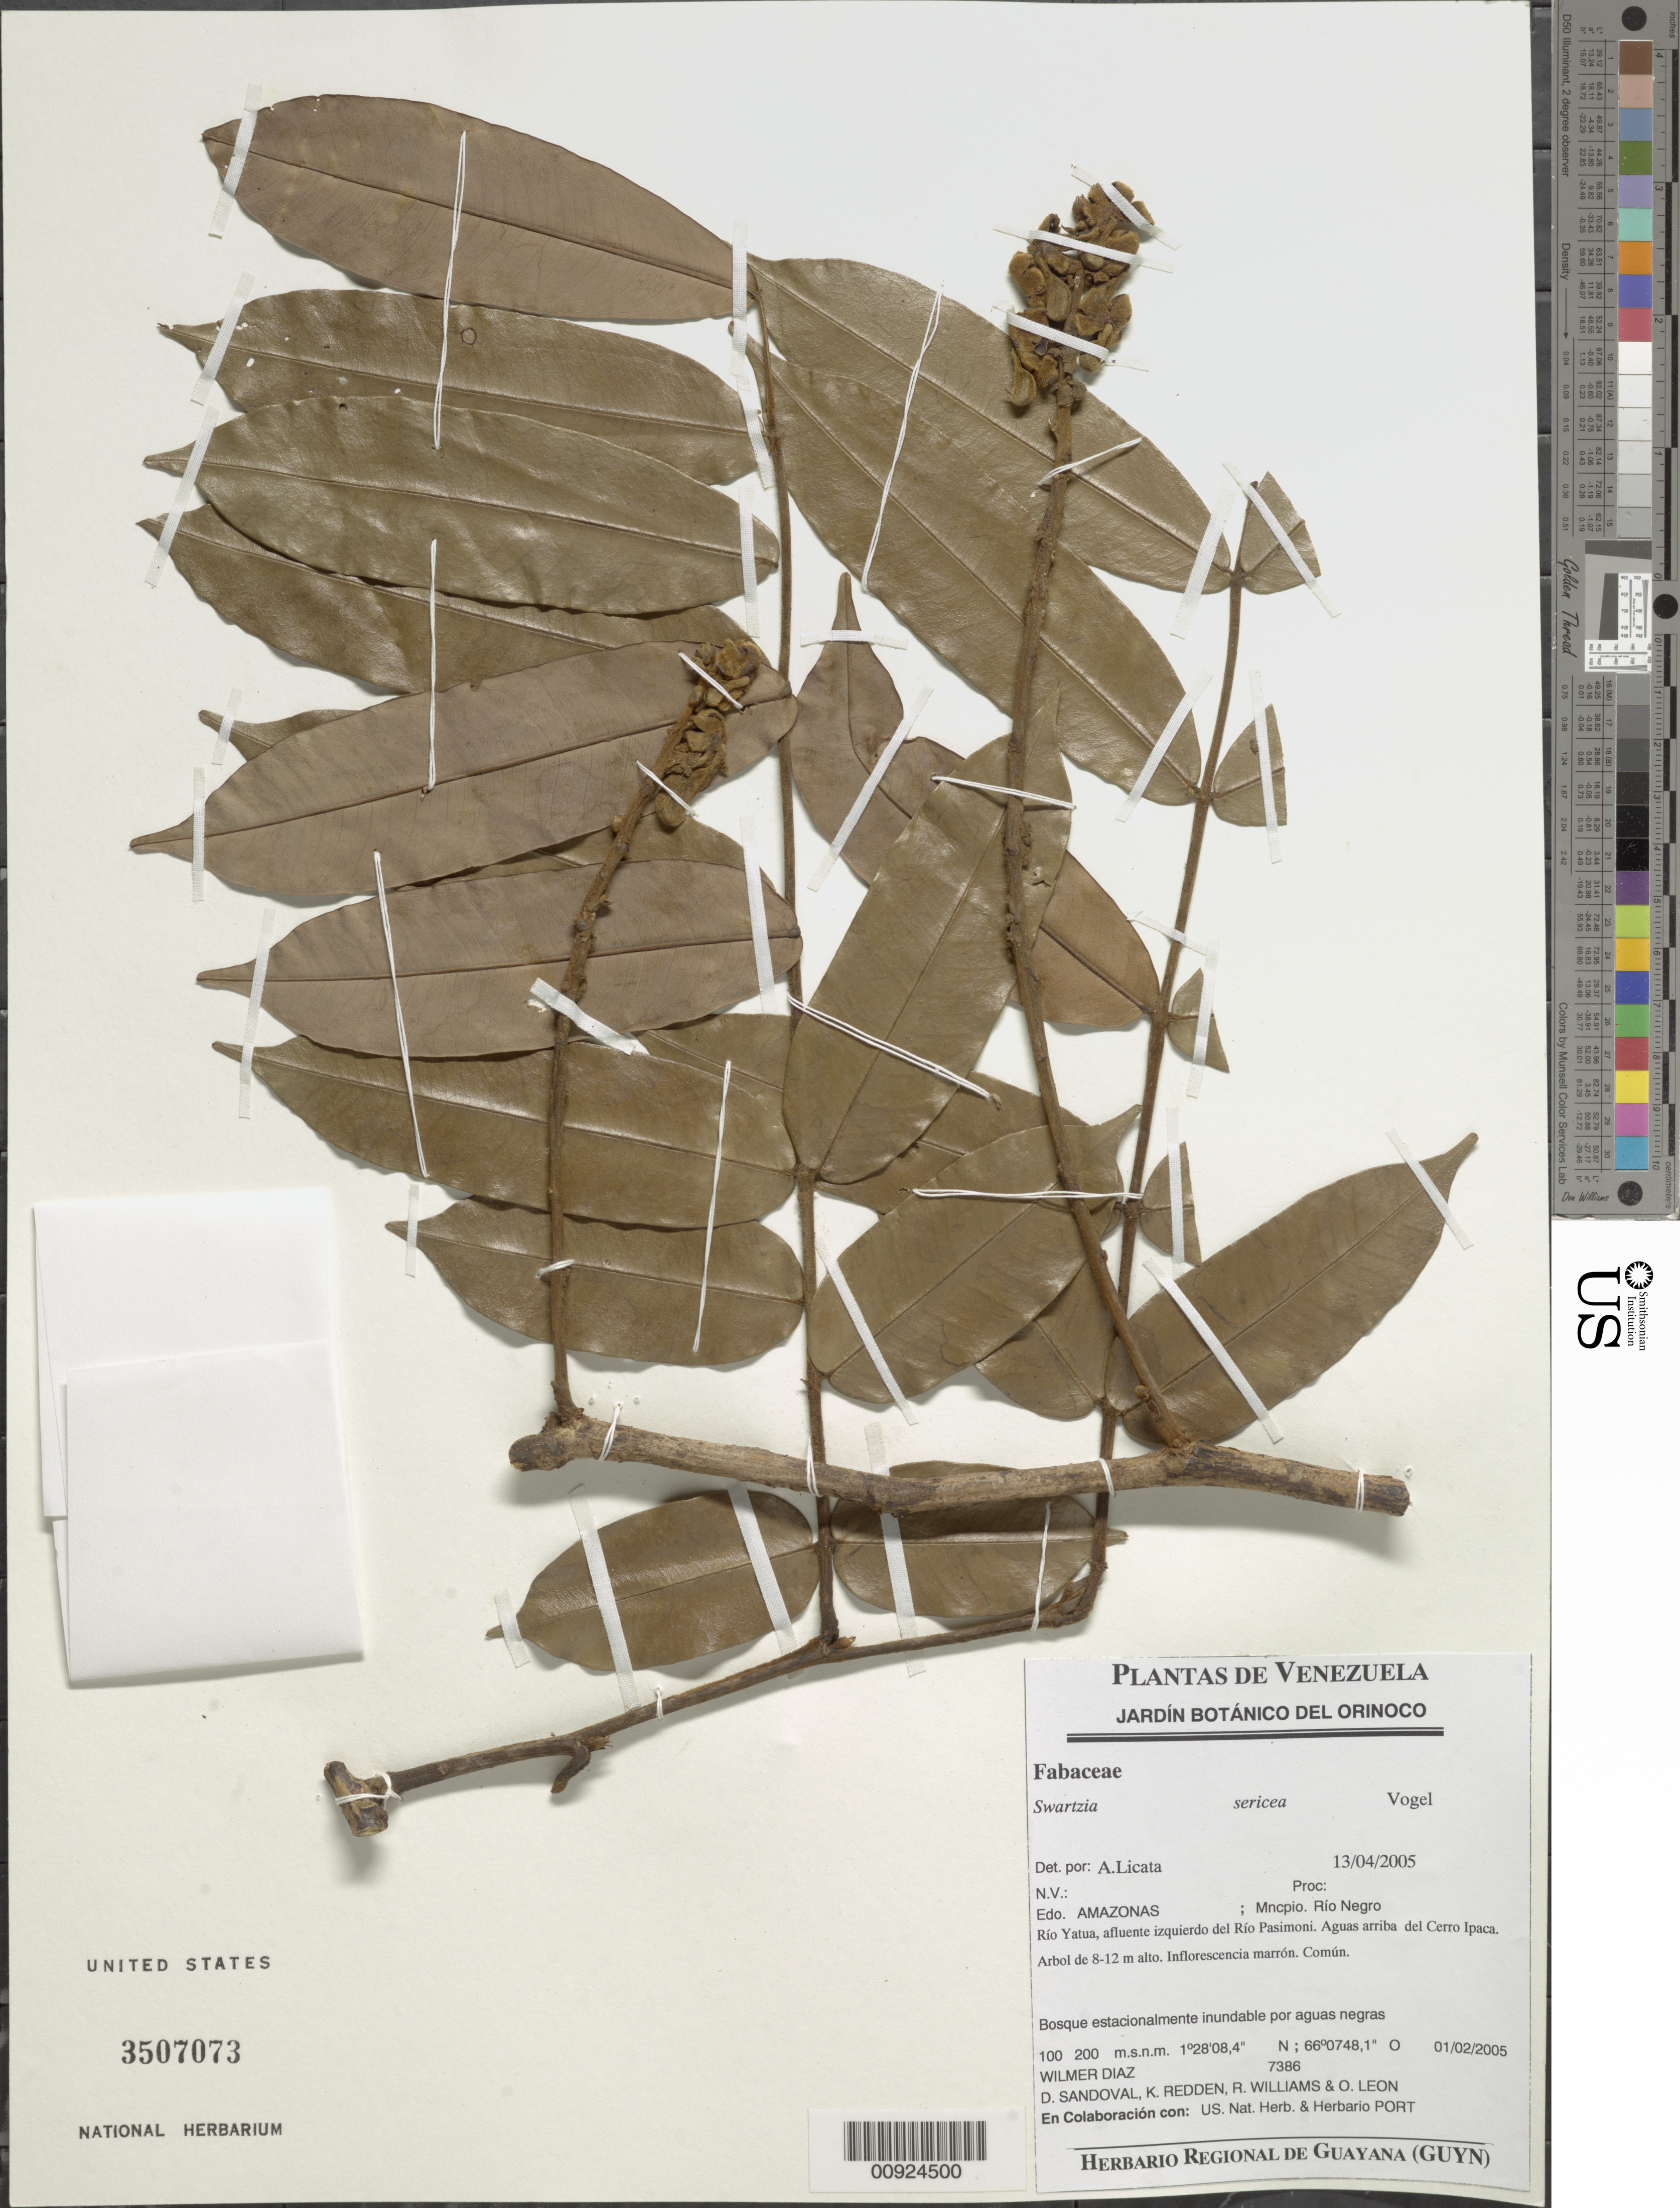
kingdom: Plantae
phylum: Tracheophyta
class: Magnoliopsida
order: Fabales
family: Fabaceae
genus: Swartzia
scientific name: Swartzia sericea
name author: Vogel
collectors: W. Díaz P., D. Sandoval, K. M. Redden, R. Williams & O. León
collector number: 7386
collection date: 2005-02-01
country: Venezuela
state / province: Amazonas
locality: Mncpio. Rio Negro, Rio Yatua, afluente izuierdo del Rio Pasimoni. Aguas arriba del Cerro Ipaca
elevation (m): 100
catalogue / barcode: US 3507073